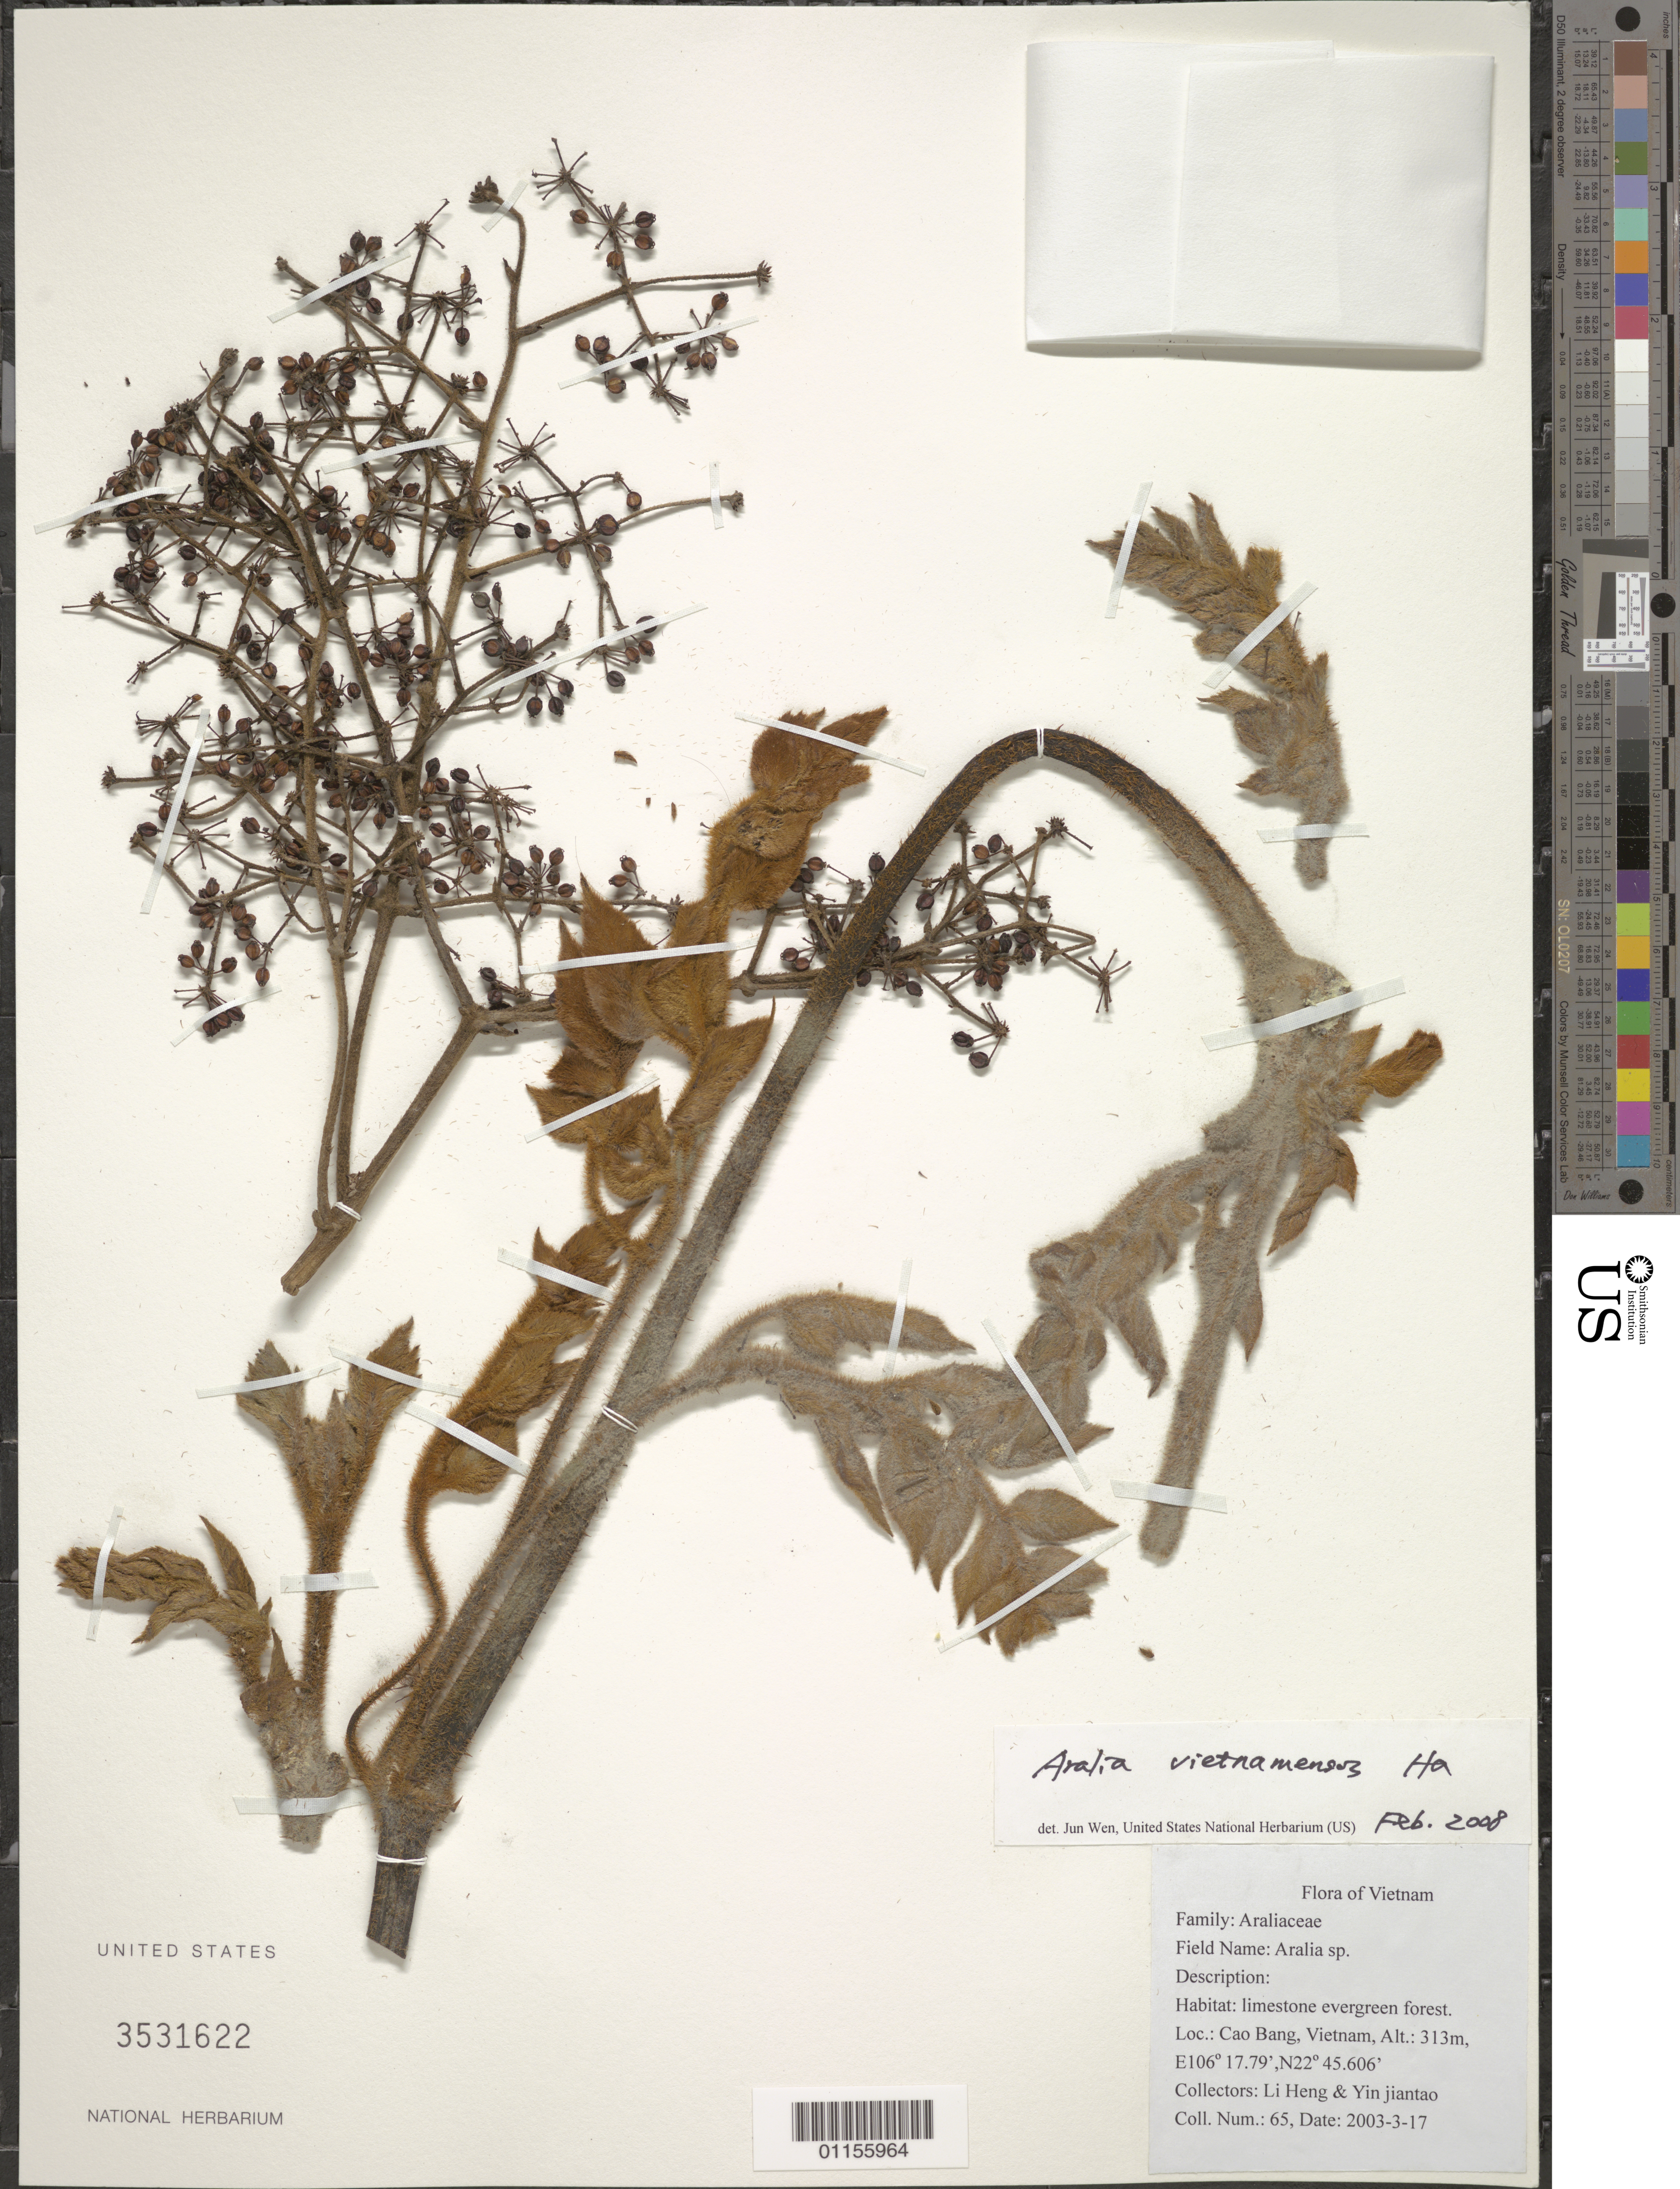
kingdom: Plantae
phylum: Tracheophyta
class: Magnoliopsida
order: Apiales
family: Araliaceae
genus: Aralia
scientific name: Aralia vietnamensis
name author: Ha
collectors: L. Heng & Y. Jiantao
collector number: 65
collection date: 2003-03-17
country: Vietnam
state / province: Cao Bang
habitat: Limestone evergreen forest.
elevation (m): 313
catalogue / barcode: US 3531622